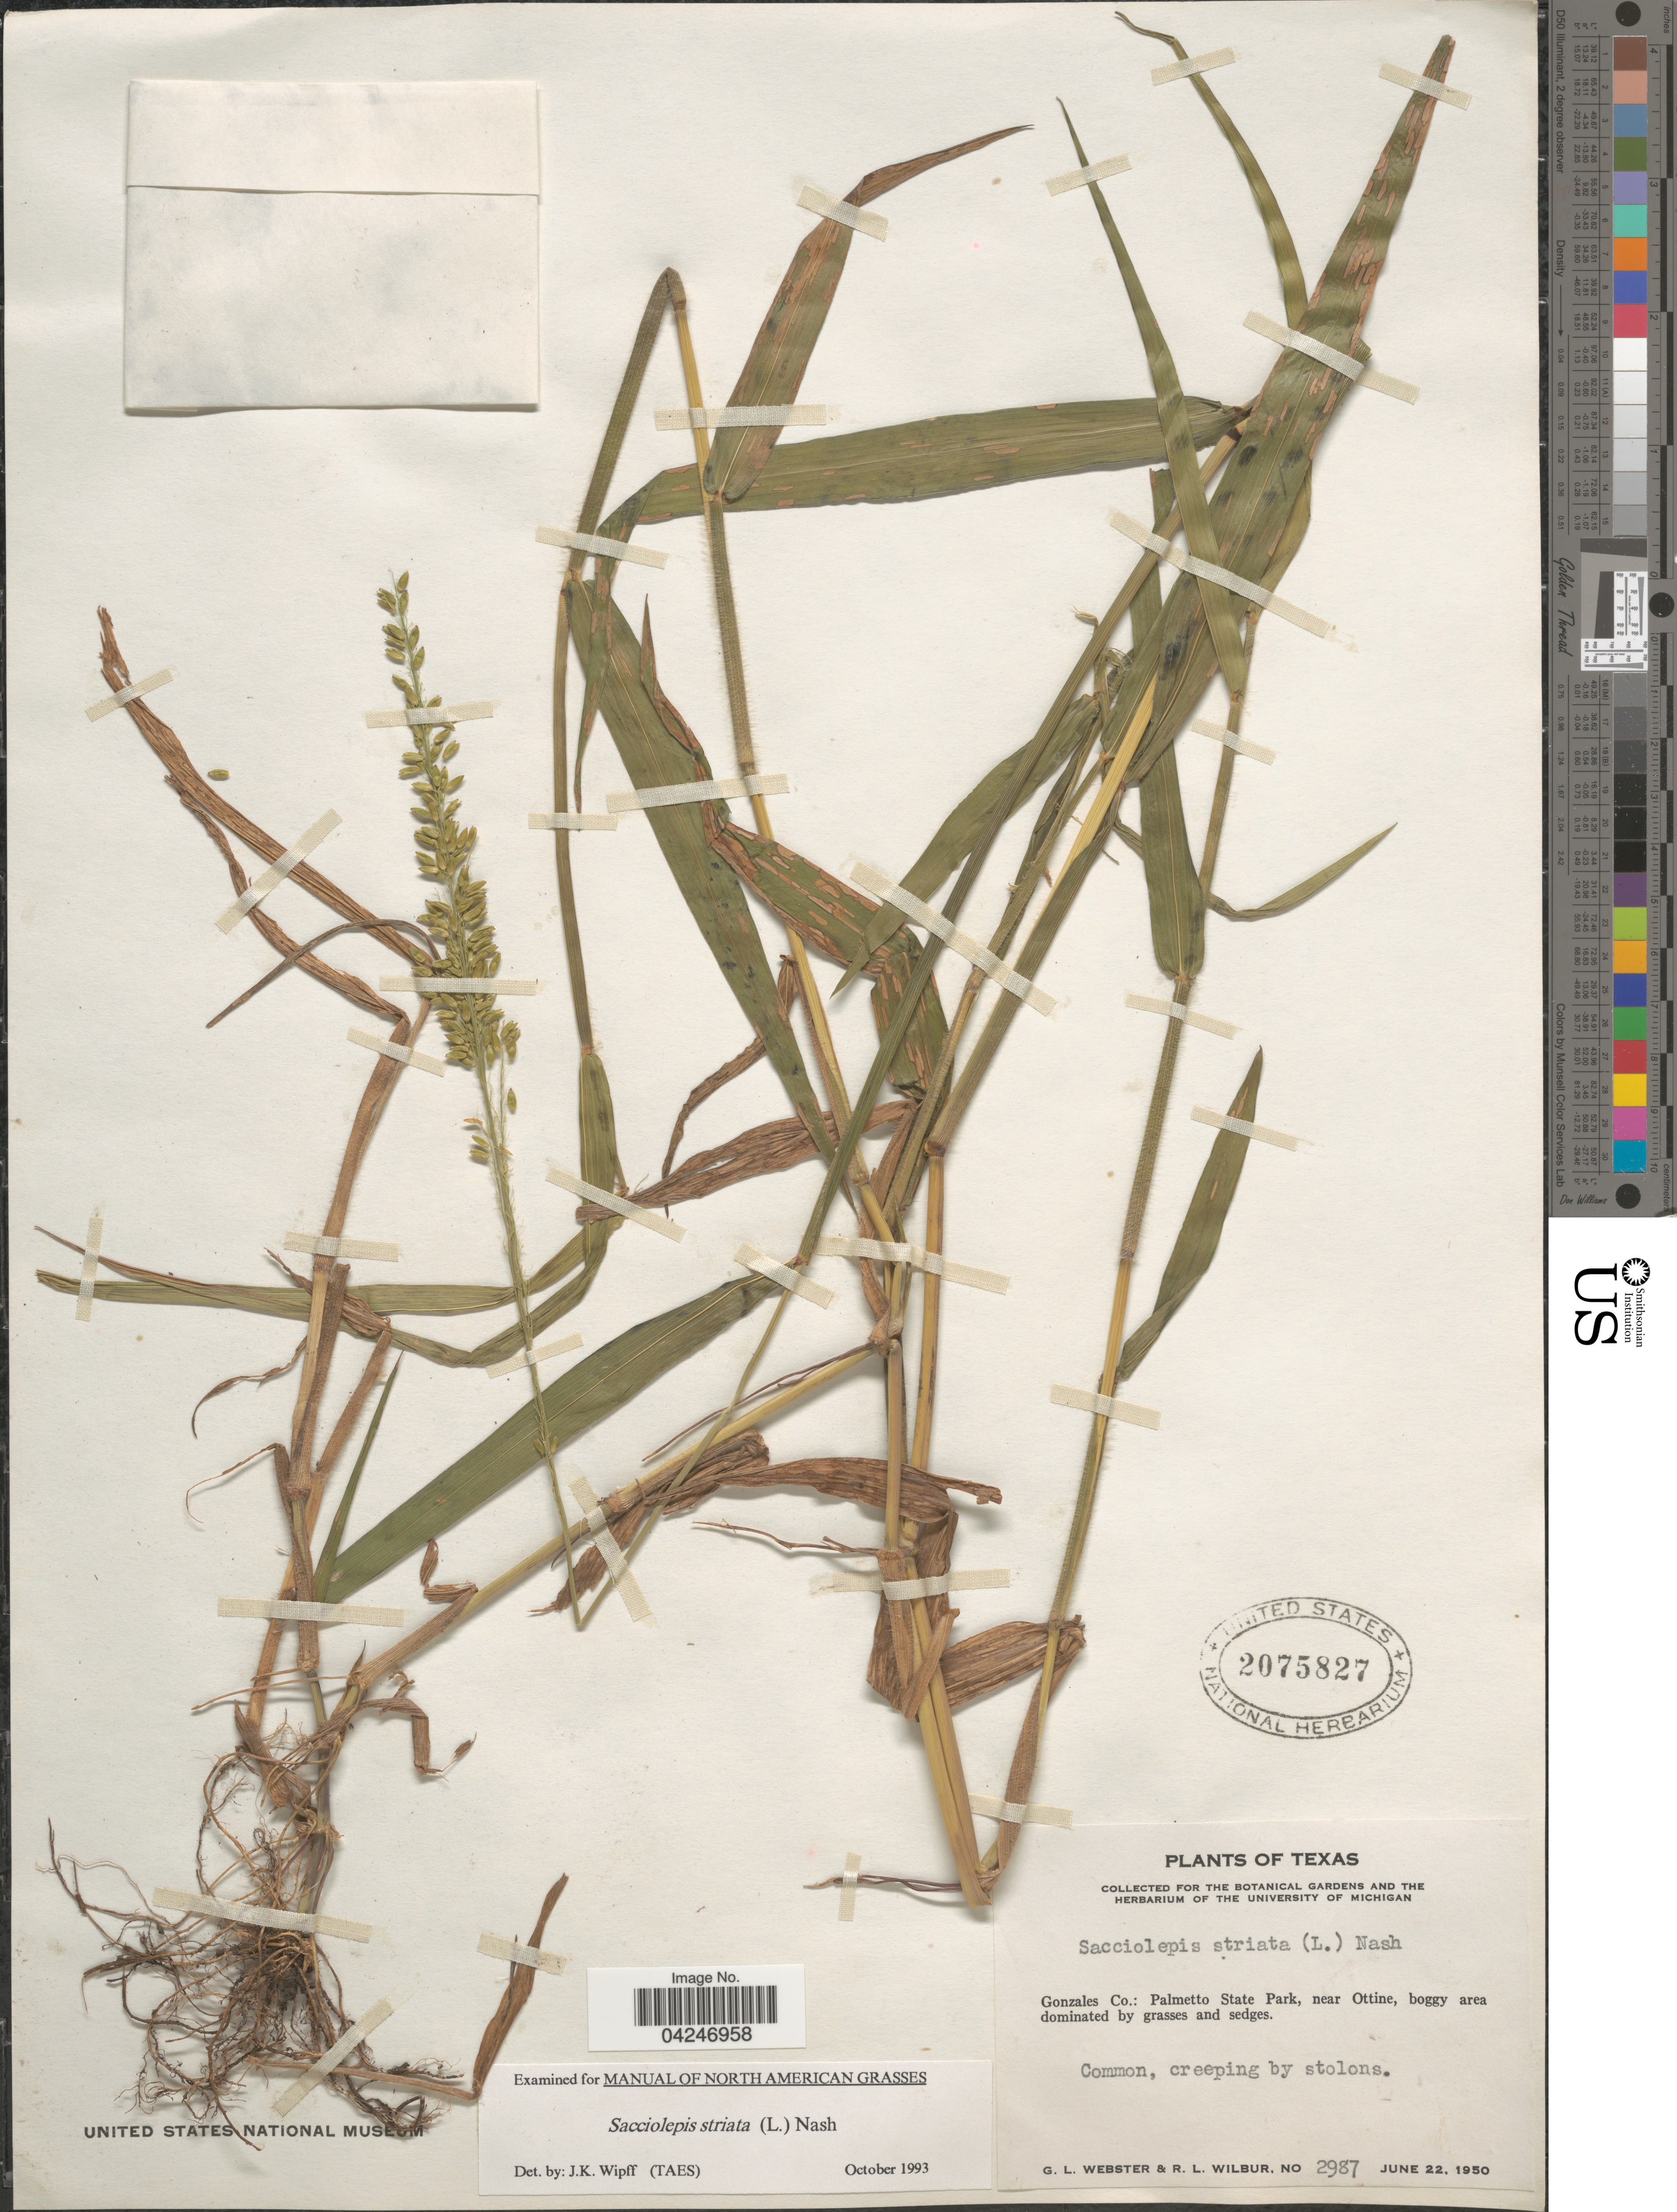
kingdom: Plantae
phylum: Tracheophyta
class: Liliopsida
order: Poales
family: Poaceae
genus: Sacciolepis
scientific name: Sacciolepis striata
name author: (L.) Nash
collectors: G. L. Webster & R. L. Wilbur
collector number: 2987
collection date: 1950-06-22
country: United States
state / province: Texas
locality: Gonzales Co.: Palmetto State Park, near Ottine, boggy area dominated by grasses and sedges.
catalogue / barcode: US 2075827